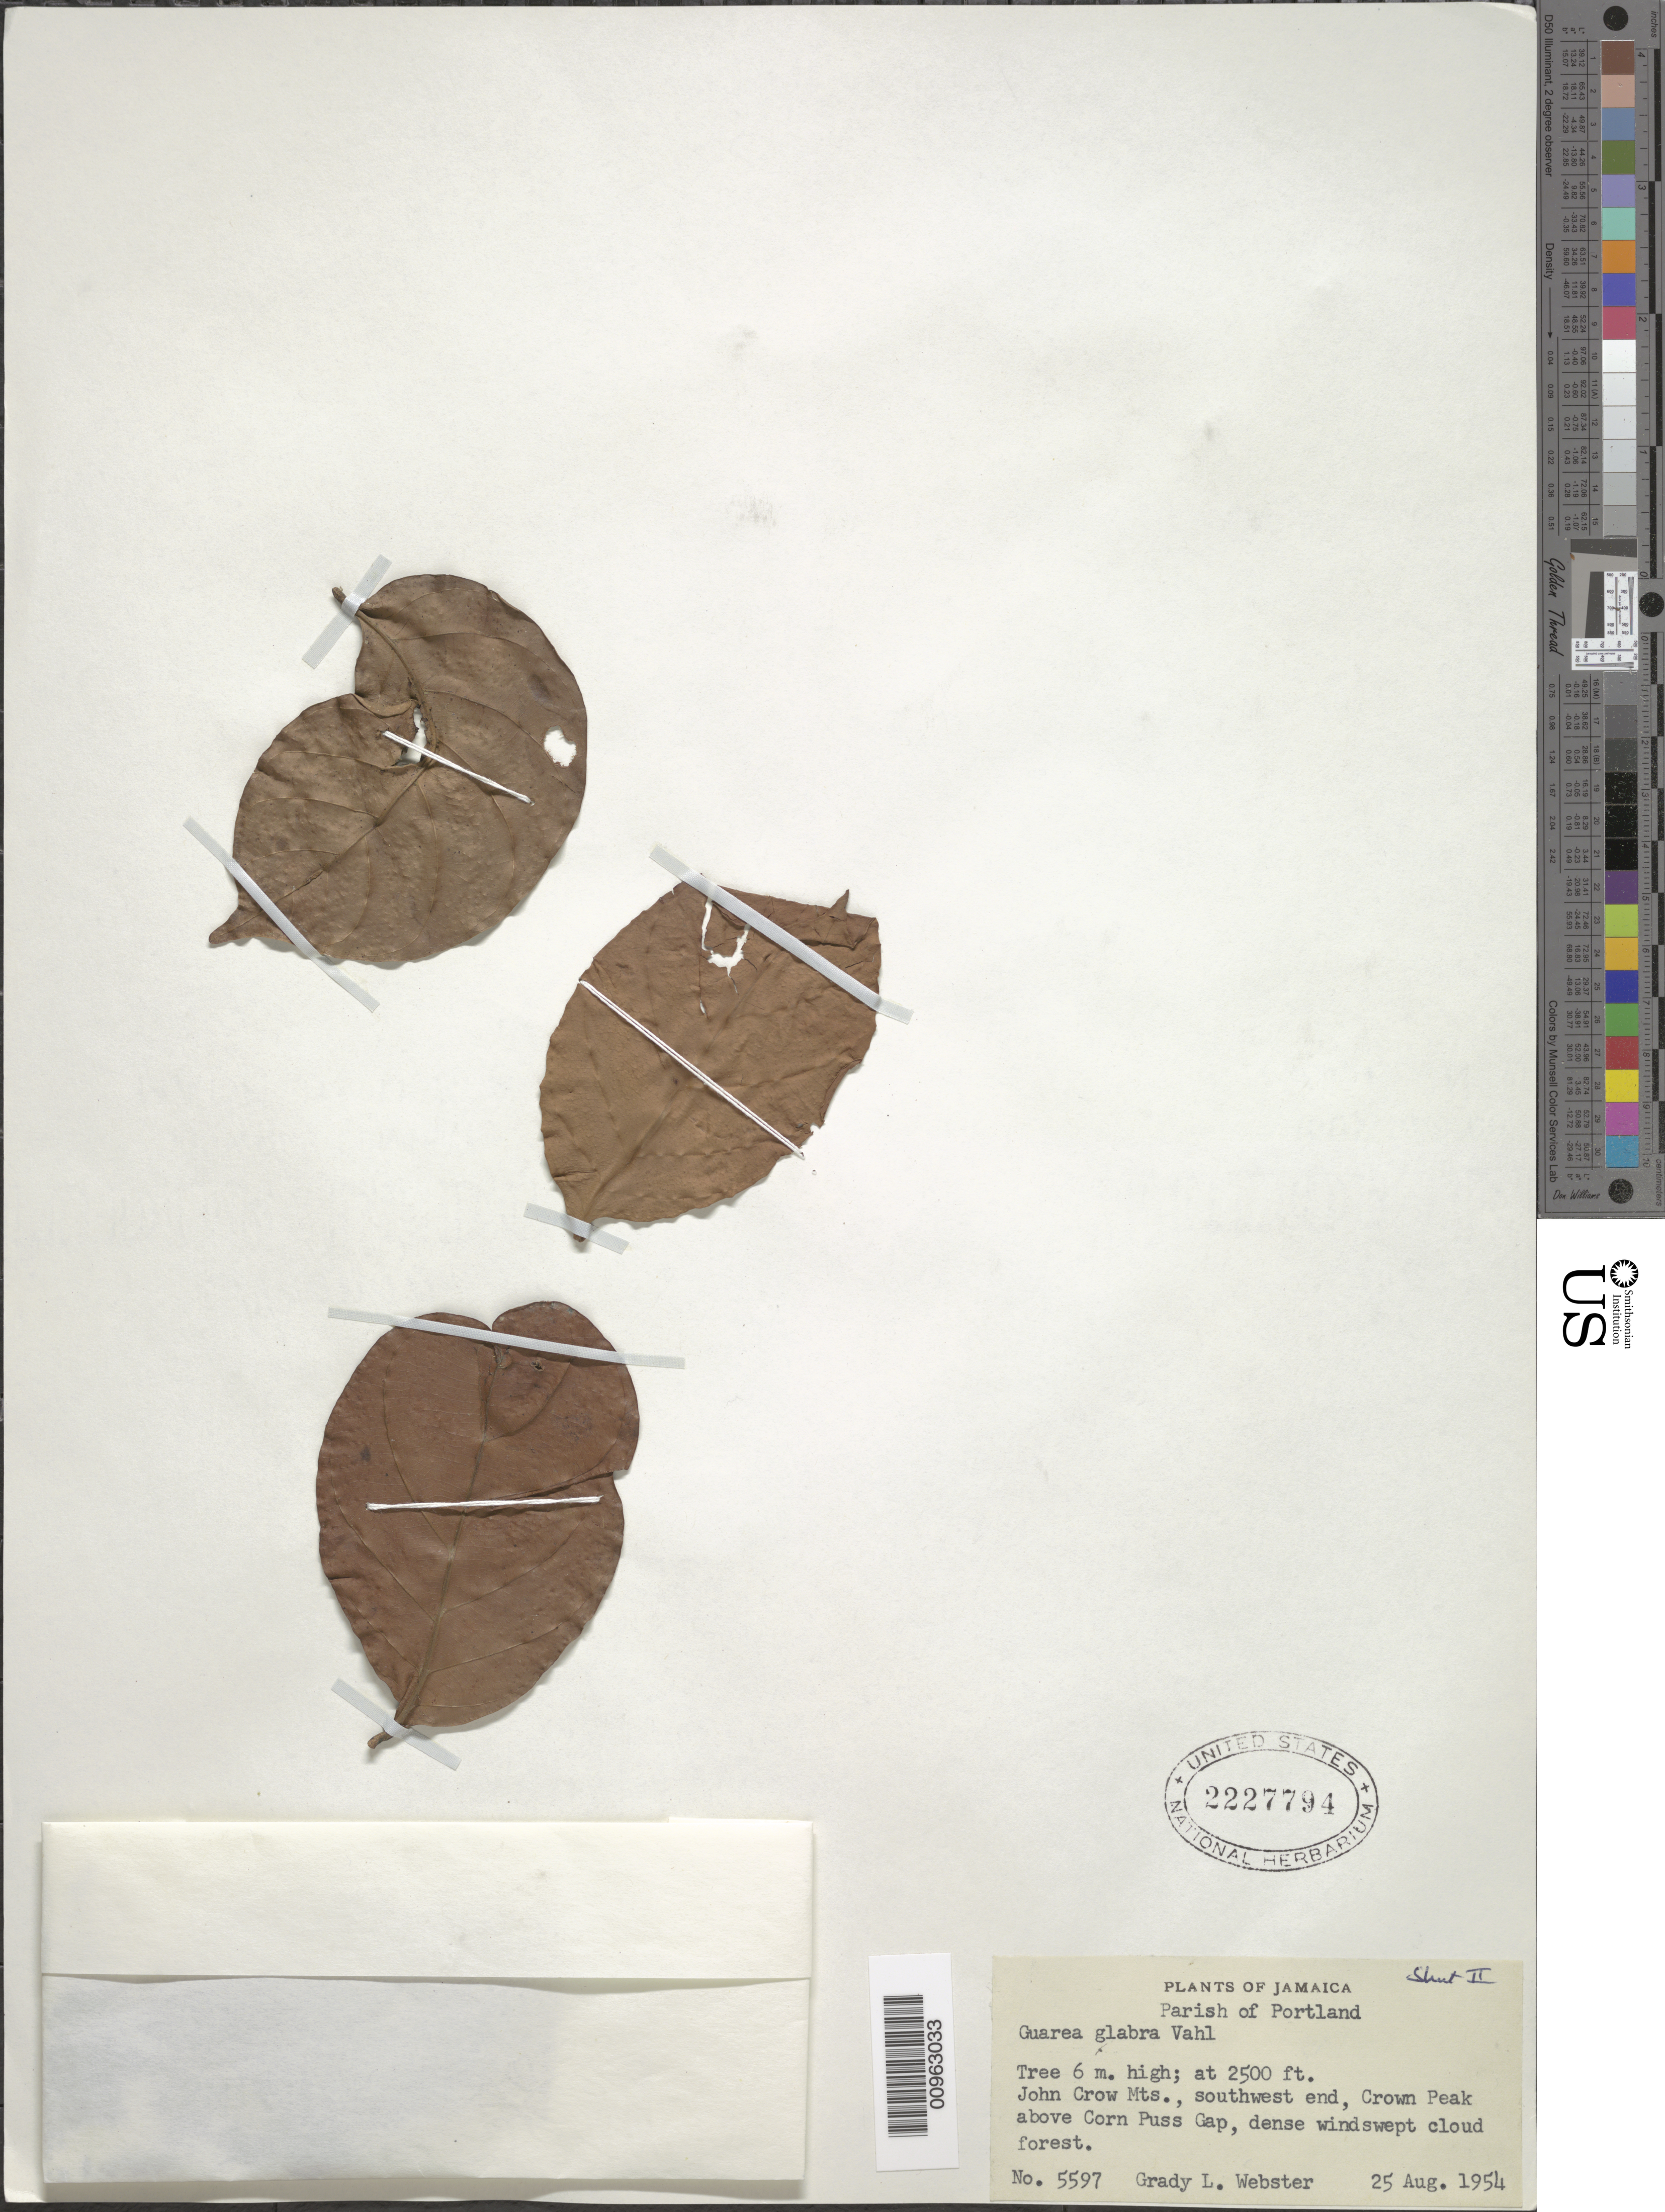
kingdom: Plantae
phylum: Tracheophyta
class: Magnoliopsida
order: Sapindales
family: Meliaceae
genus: Guarea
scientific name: Guarea glabra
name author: Vahl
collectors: G. L. Webster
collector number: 5597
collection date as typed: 25 Aug 1954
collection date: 1954-08-25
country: Jamaica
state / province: Portland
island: Jamaica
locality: John Crow Mountains, southwest end, Crown Peak above Corn Puss Gap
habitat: Dense windswept cloud forest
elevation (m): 762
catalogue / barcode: US 2227793